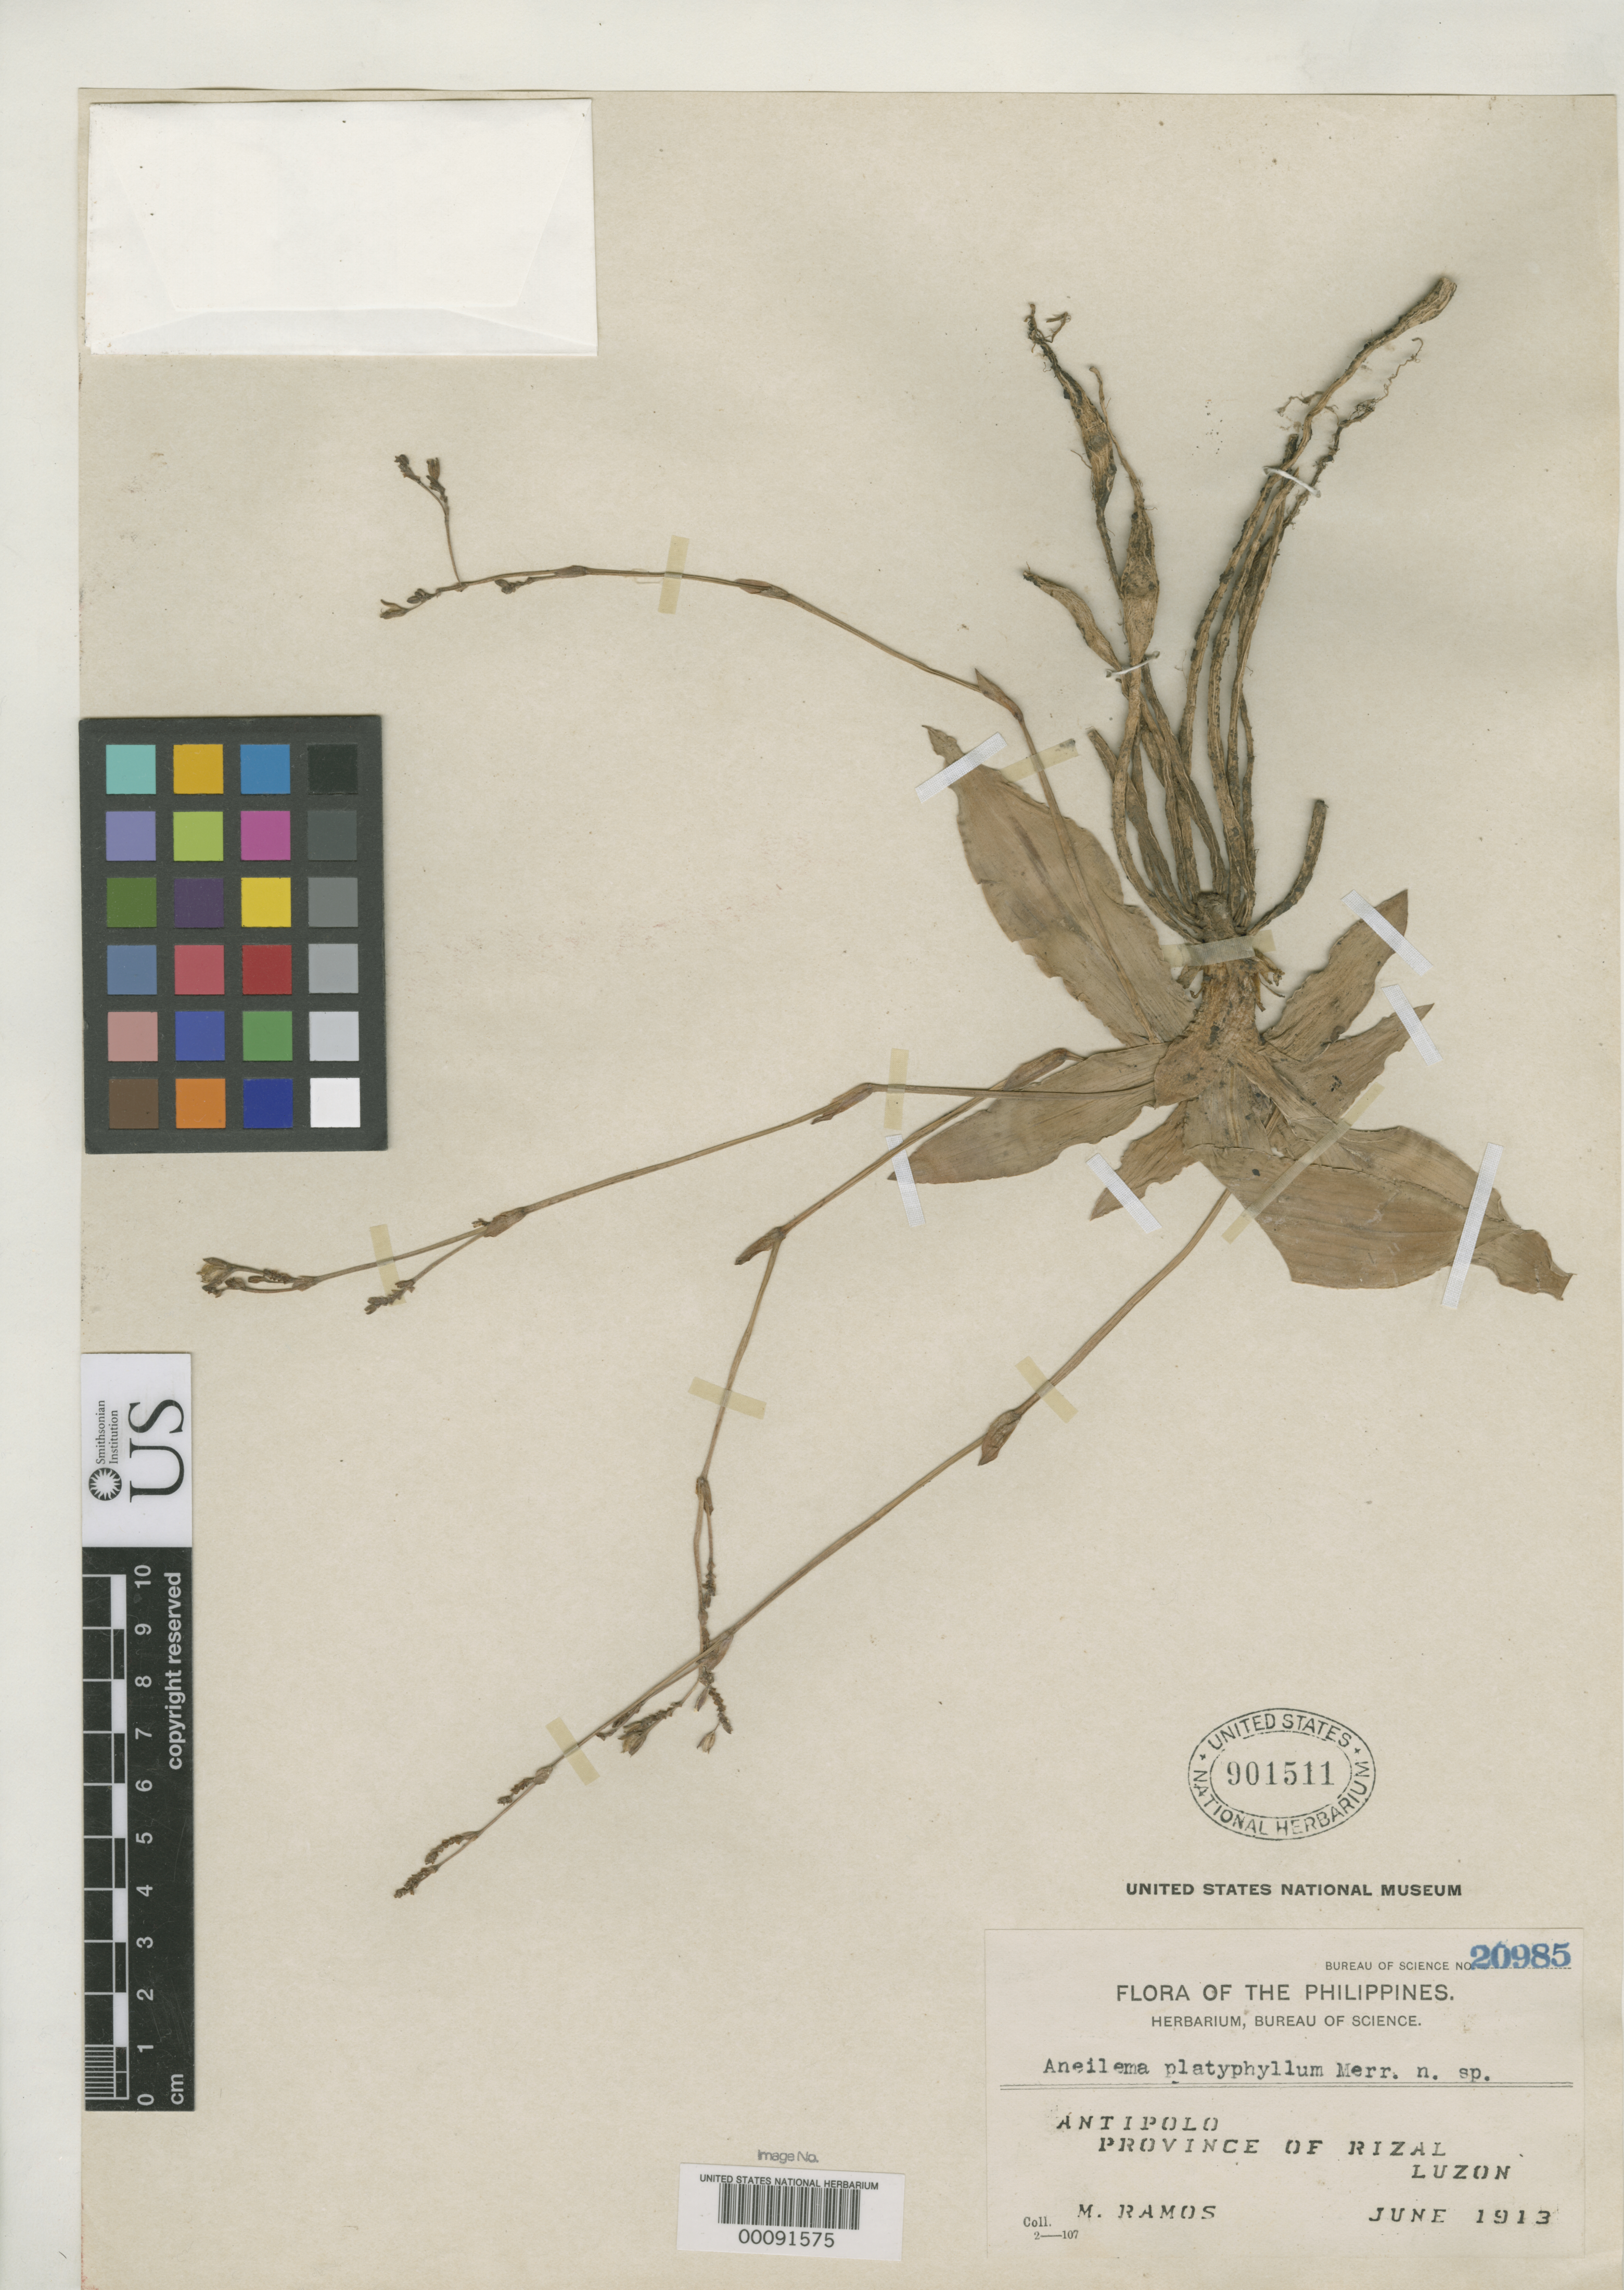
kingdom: Plantae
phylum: Tracheophyta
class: Liliopsida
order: Commelinales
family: Commelinaceae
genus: Aneilema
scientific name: Aneilema platyphyllum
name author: Merr.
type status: Isotype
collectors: M. Ramos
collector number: Bur. Sci. 20985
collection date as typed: Jun 1913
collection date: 1913-06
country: Philippines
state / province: Calabarzon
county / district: Rizal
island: Luzon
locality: Antipolo.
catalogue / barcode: US 901511